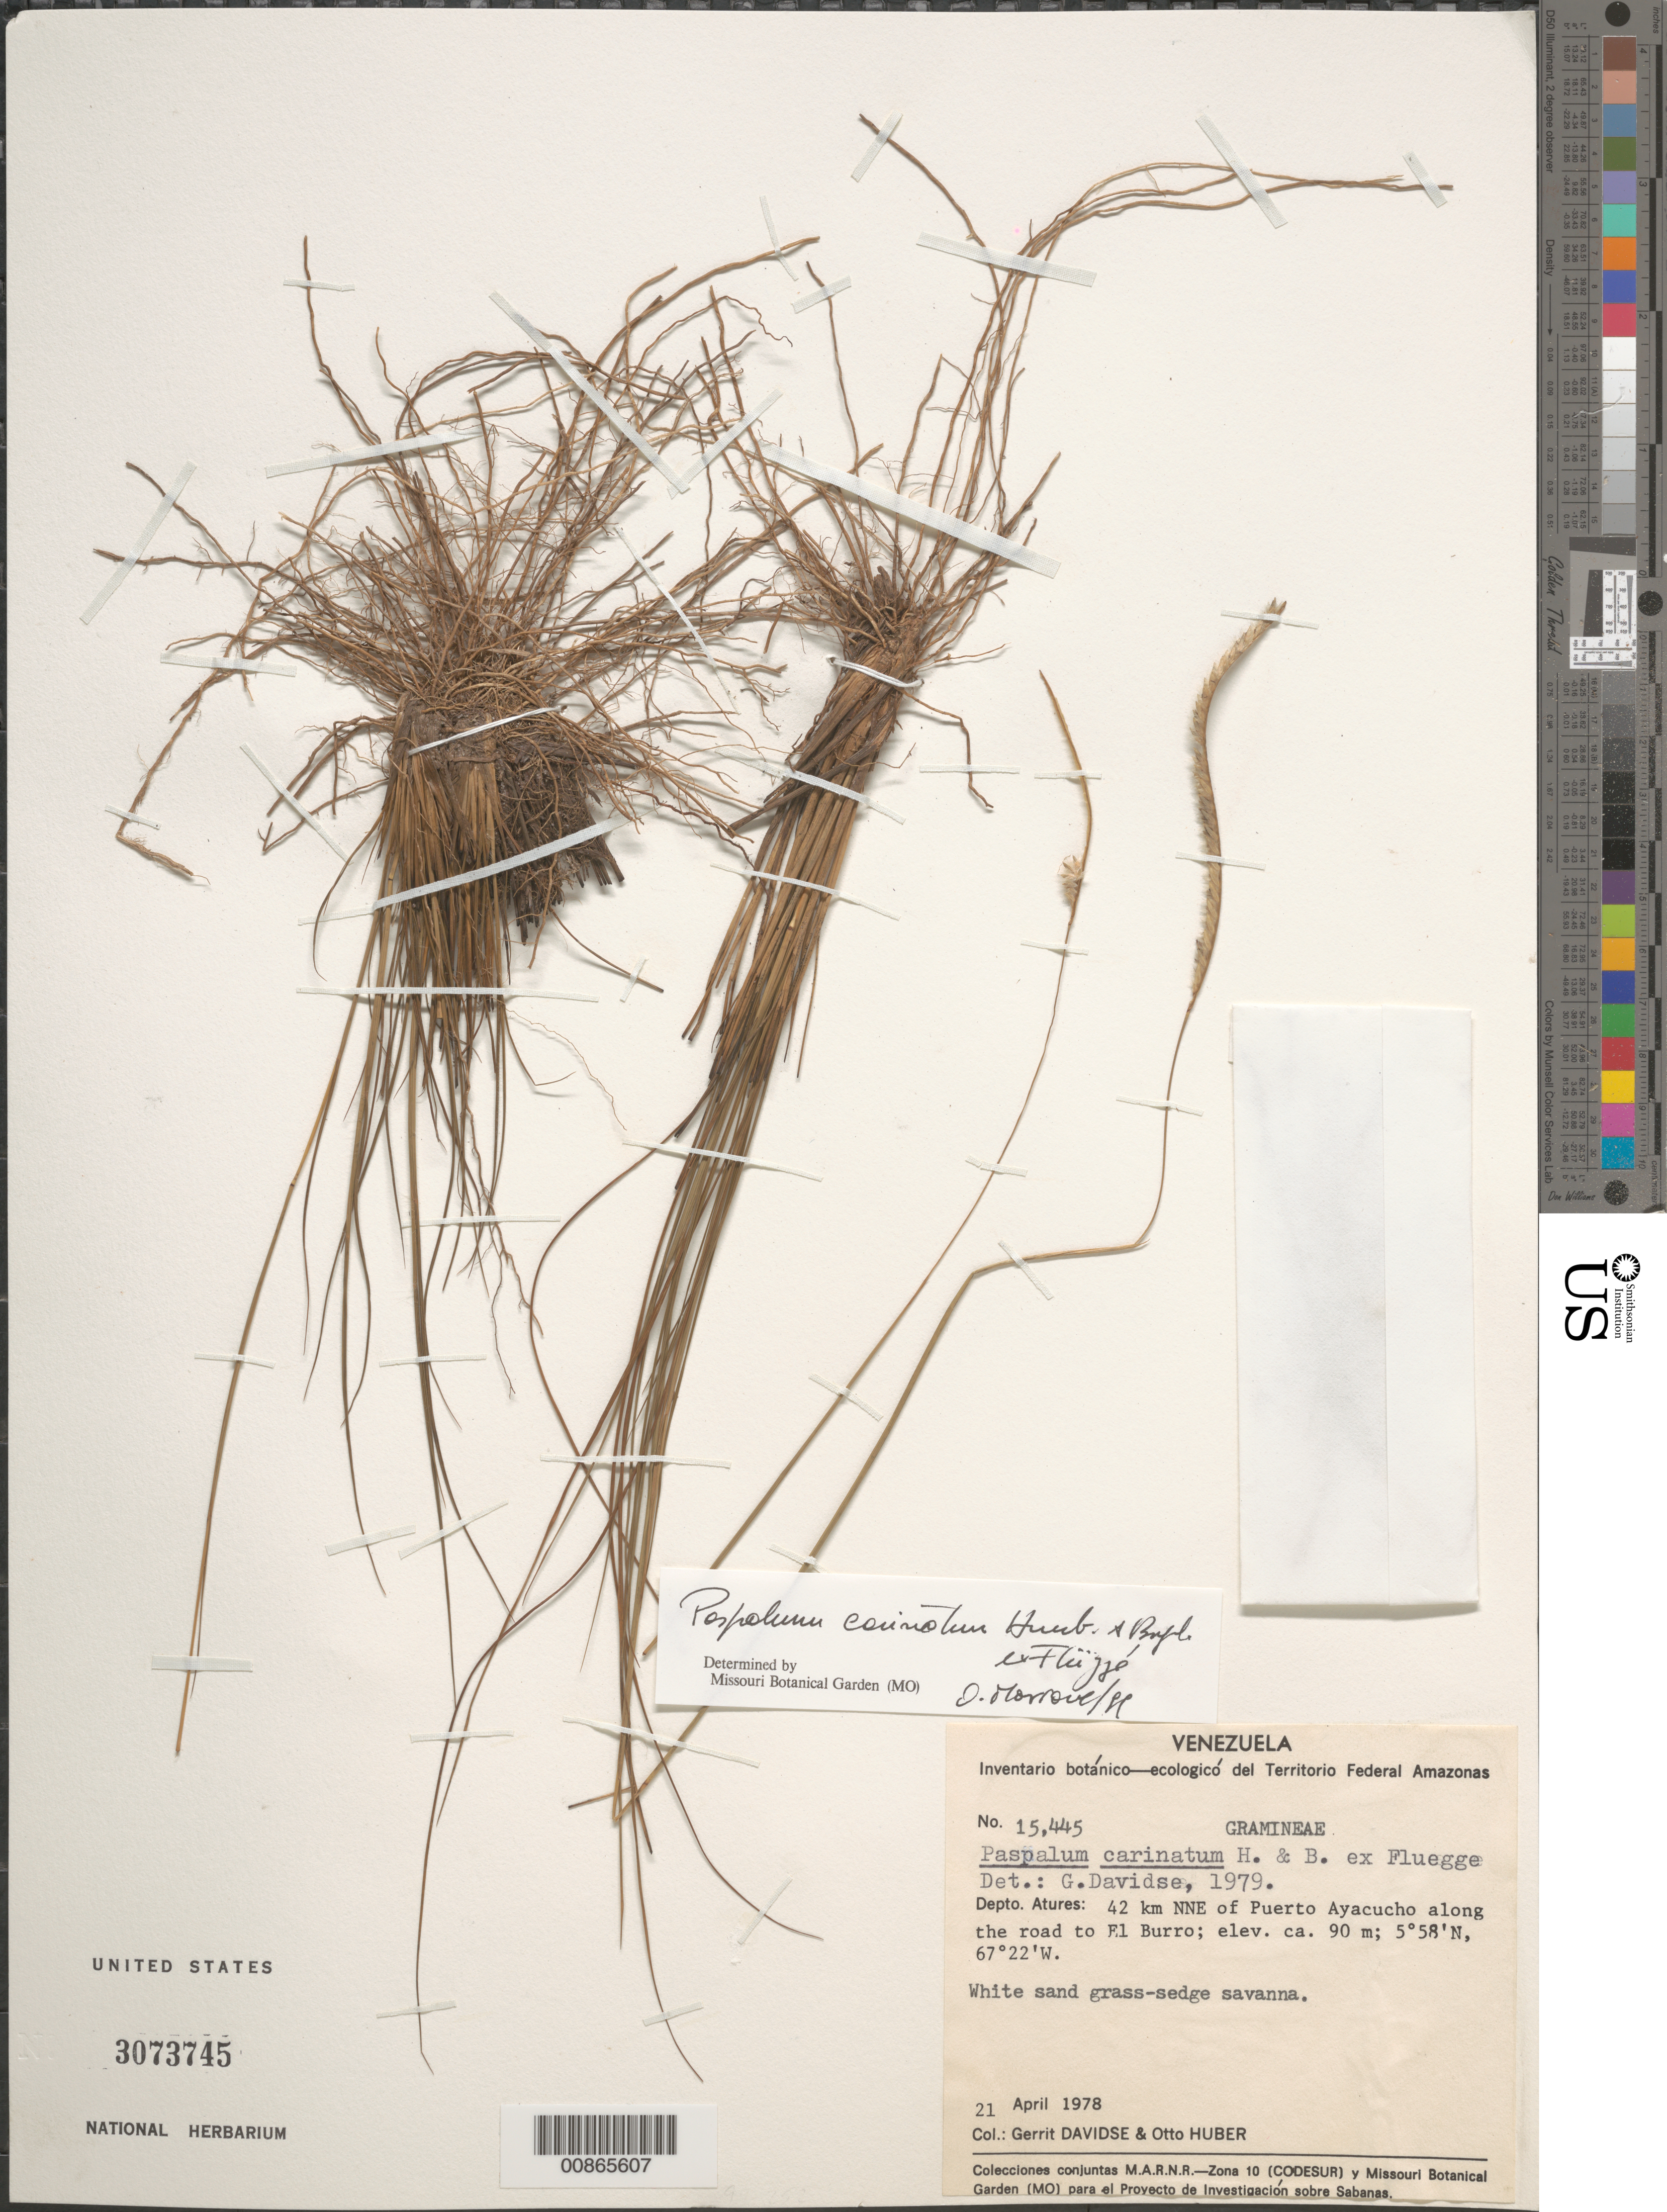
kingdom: Plantae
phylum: Tracheophyta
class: Liliopsida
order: Poales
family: Poaceae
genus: Paspalum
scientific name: Paspalum carinatum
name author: Humb. & Bonpl. ex Flüggé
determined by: Morrone, O. N., (SI), Instituto de Botánica Darwinion (Argentina)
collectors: G. Davidse & O. Huber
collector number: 15445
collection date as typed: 21-Apr-78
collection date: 1978-04-21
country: Venezuela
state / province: Amazonas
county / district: Atures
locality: Puerto Ayachuco, 42 km NNE of on road to El Burro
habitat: White sand grass-sedge savanna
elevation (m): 90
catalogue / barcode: US 3073745